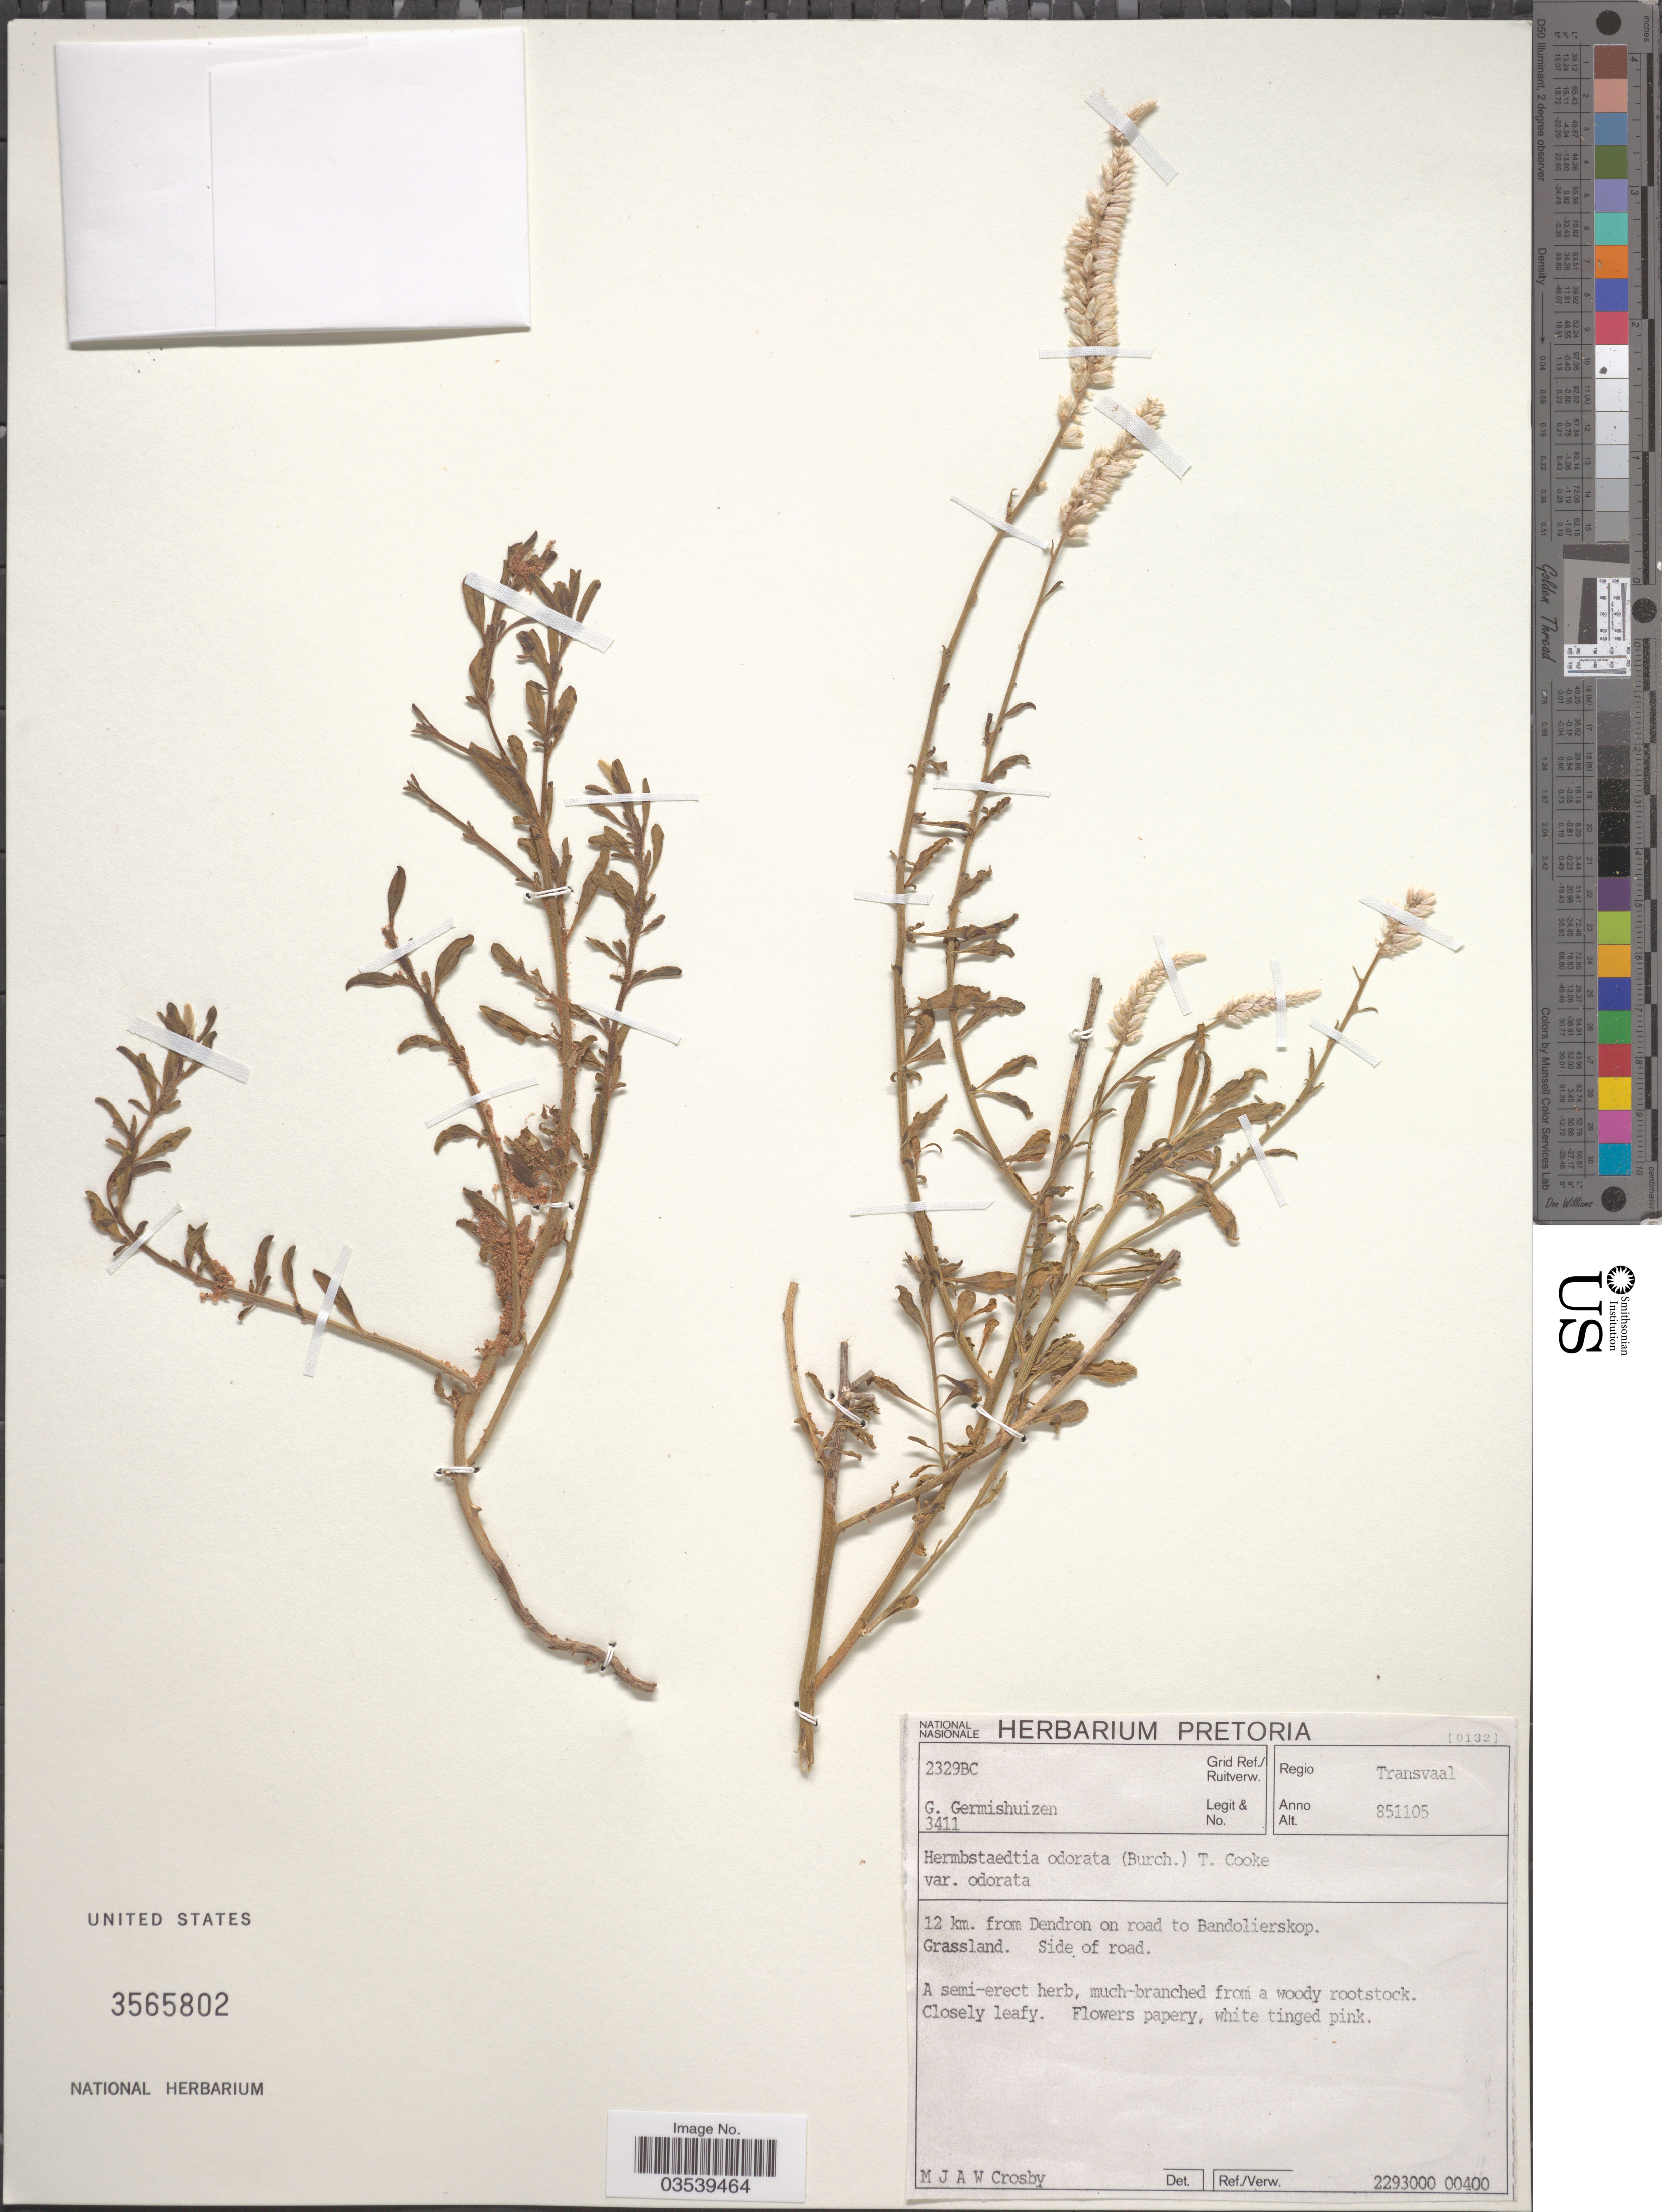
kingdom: Plantae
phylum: Tracheophyta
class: Magnoliopsida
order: Caryophyllales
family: Amaranthaceae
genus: Hermbstaedtia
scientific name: Hermbstaedtia odorata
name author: (Burch.) T. Cooke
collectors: G. Germishuizen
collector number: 3411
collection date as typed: Transcribed d/m/y: 5/11/85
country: South Africa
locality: Regio Transvaal. Grid Ref./Ruitverw. 2329BC. 12 km. from Dendron on road to Bandolierskop.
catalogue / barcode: US 3565802